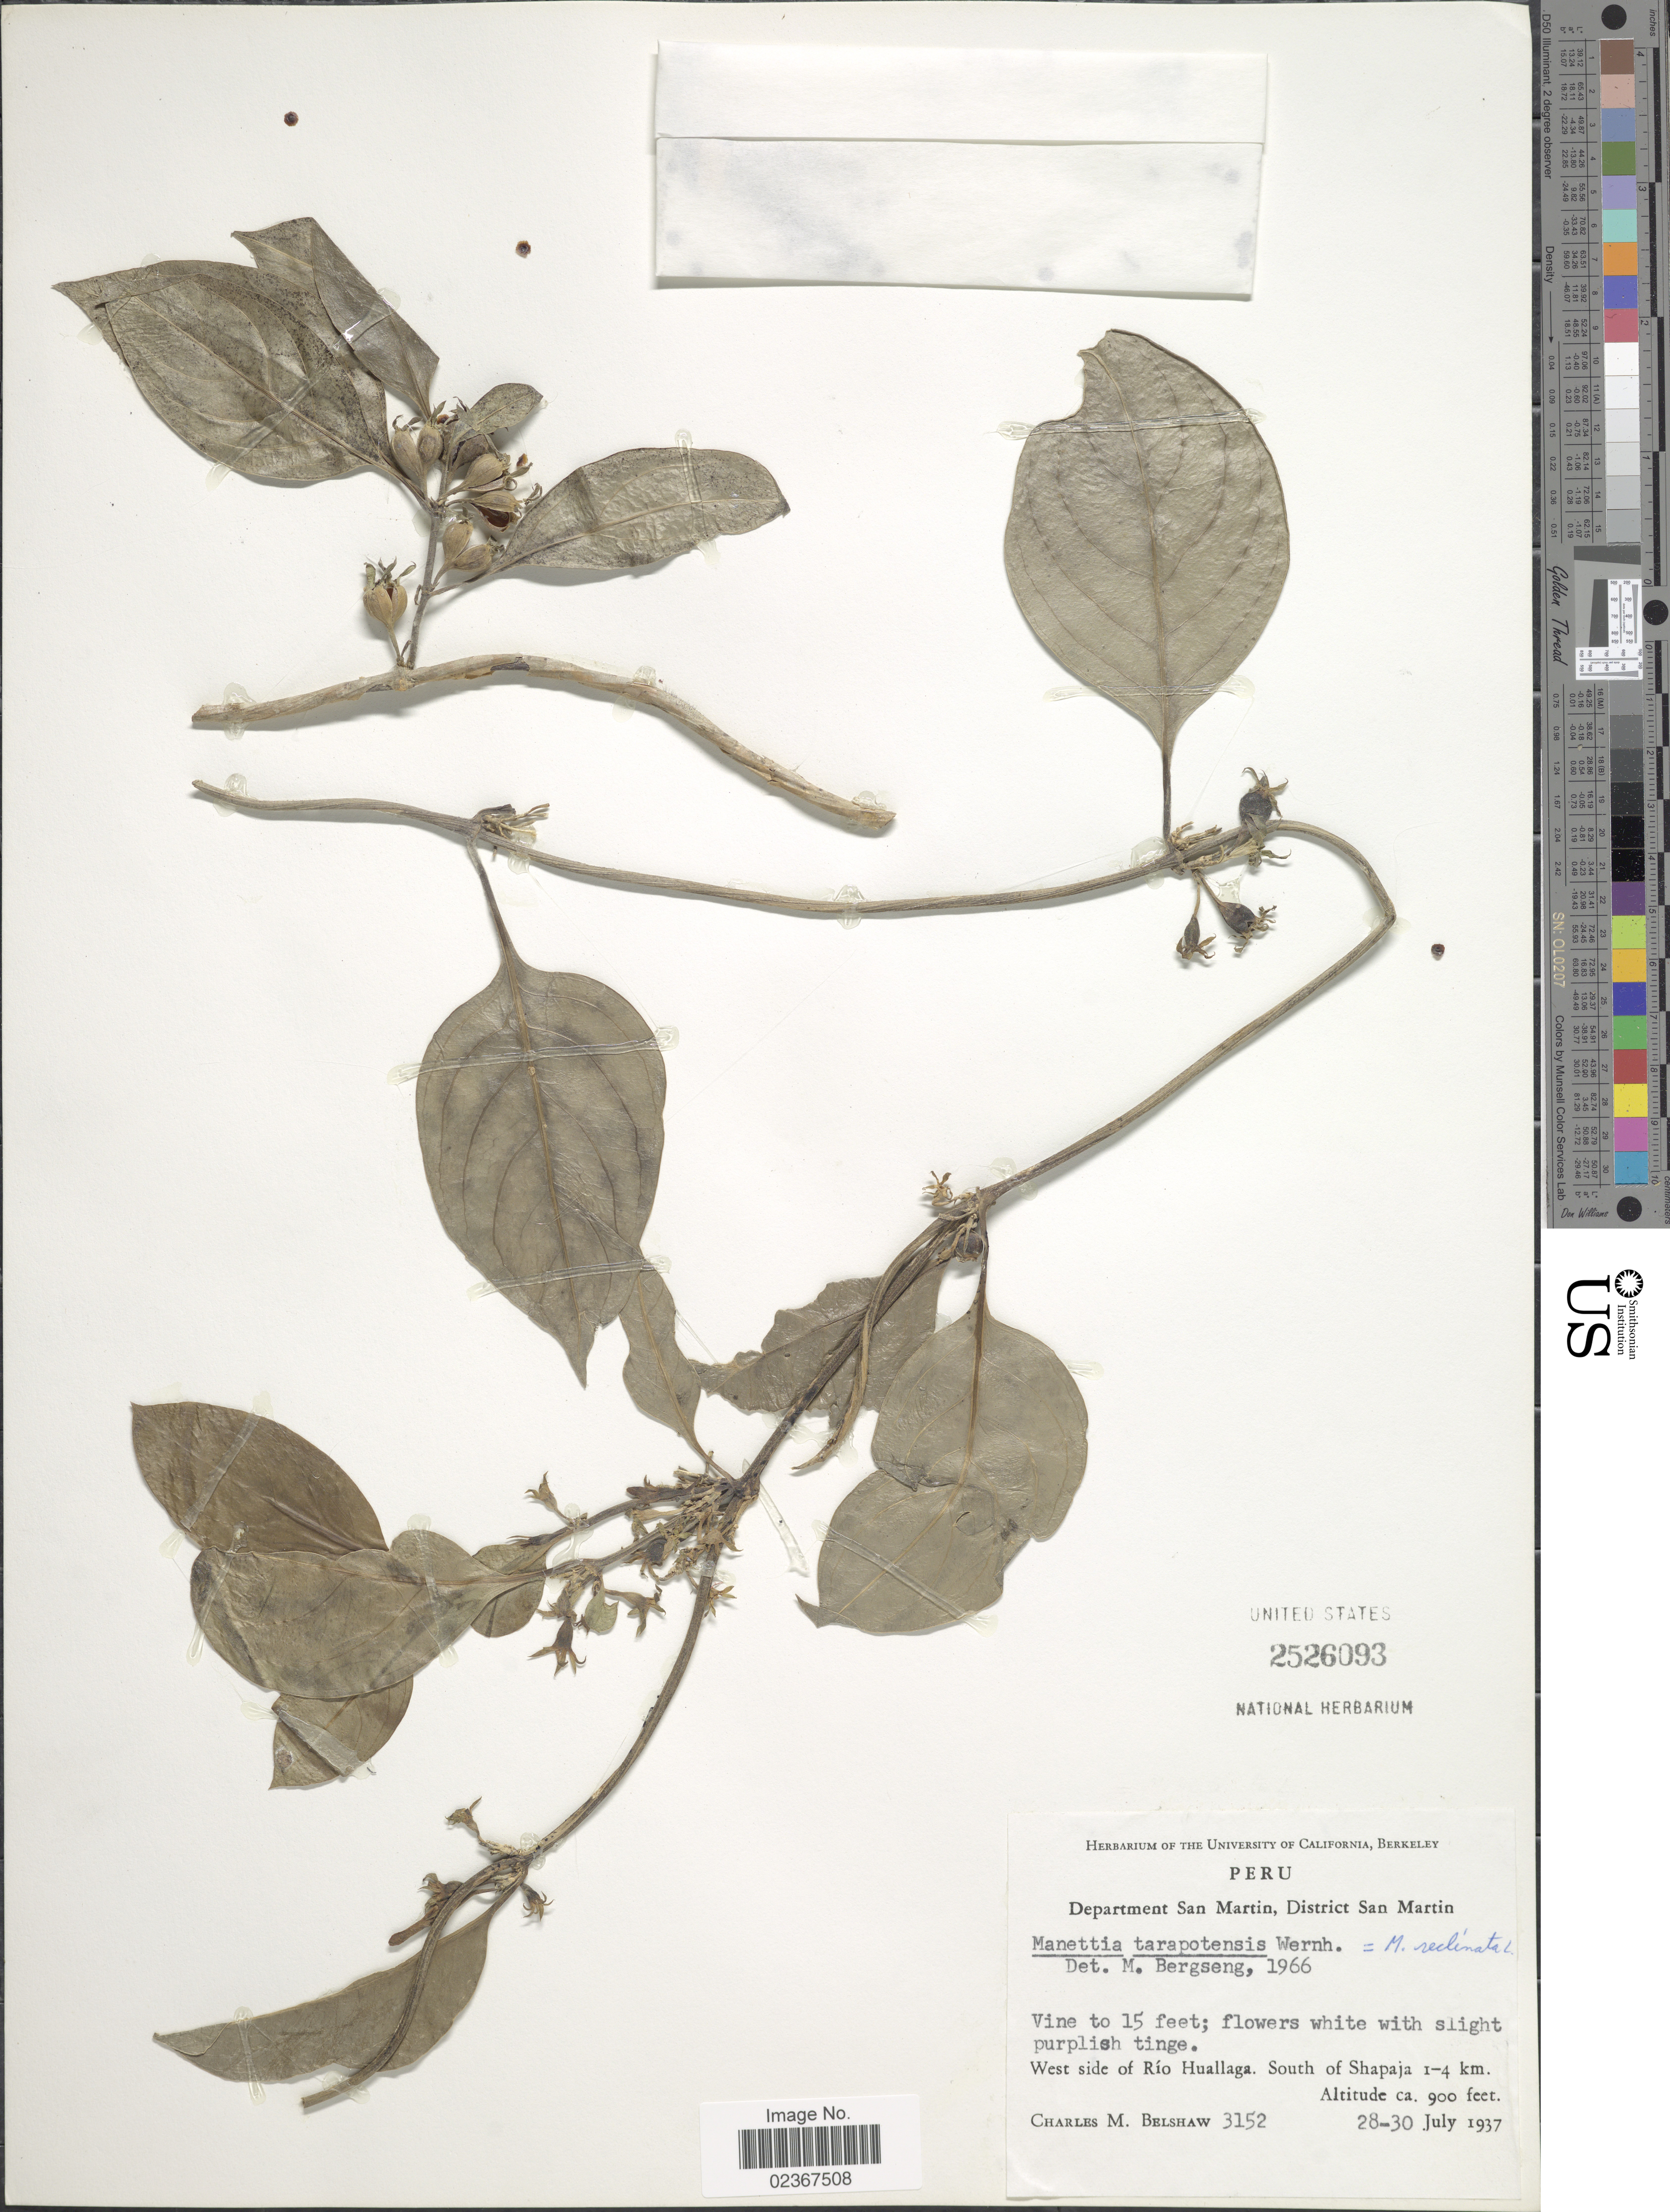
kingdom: Plantae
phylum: Tracheophyta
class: Magnoliopsida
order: Gentianales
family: Rubiaceae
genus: Manettia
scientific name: Manettia reclinata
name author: L.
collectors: C. Belshaw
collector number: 3152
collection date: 1937-07-28/1937-07-30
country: Peru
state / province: San Martín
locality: District San Martin. West side of Rio Huallaga. South of Shapaja 1-4 km.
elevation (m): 274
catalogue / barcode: US 2526093